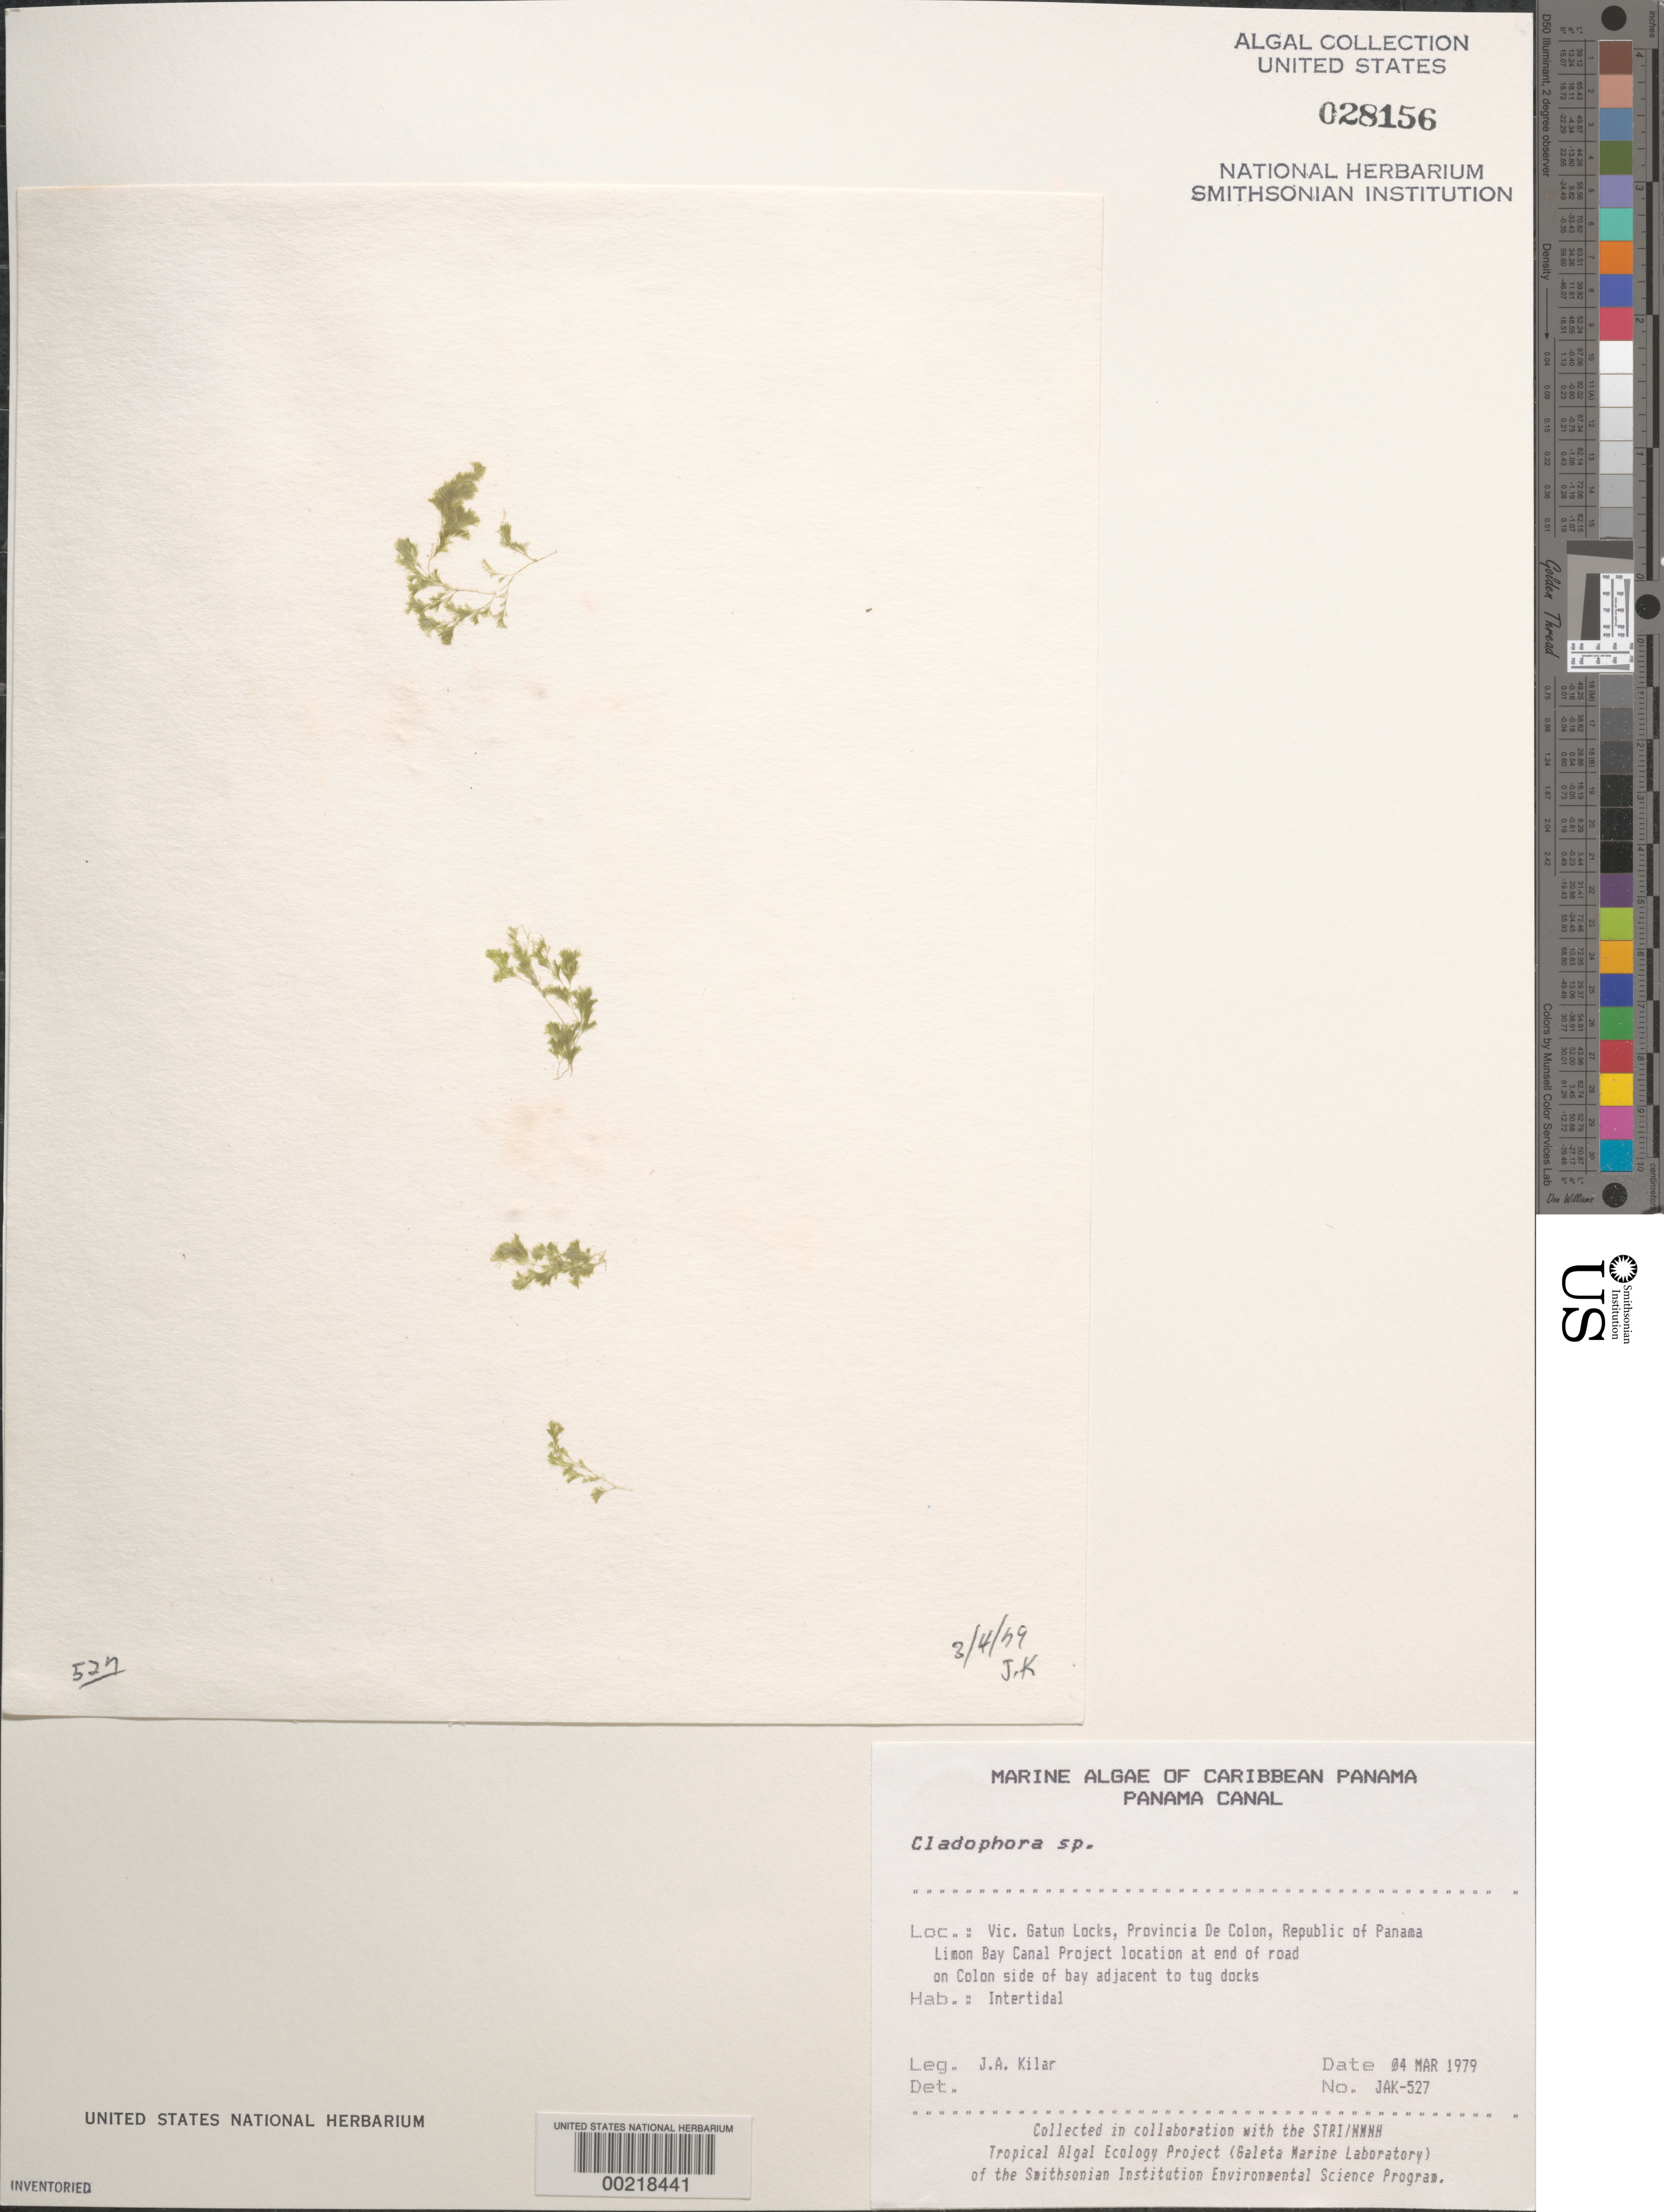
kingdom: Plantae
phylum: Chlorophyta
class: Ulvophyceae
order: Cladophorales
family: Cladophoraceae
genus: Cladophora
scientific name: Cladophora sp.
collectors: J. A. Kilar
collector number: JAK-527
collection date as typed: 04 Mar 1979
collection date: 1979-03-04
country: Panama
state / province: Colón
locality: Gatun Locks area, Limon Bay Canal Project, Panama Canal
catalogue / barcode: US 28156